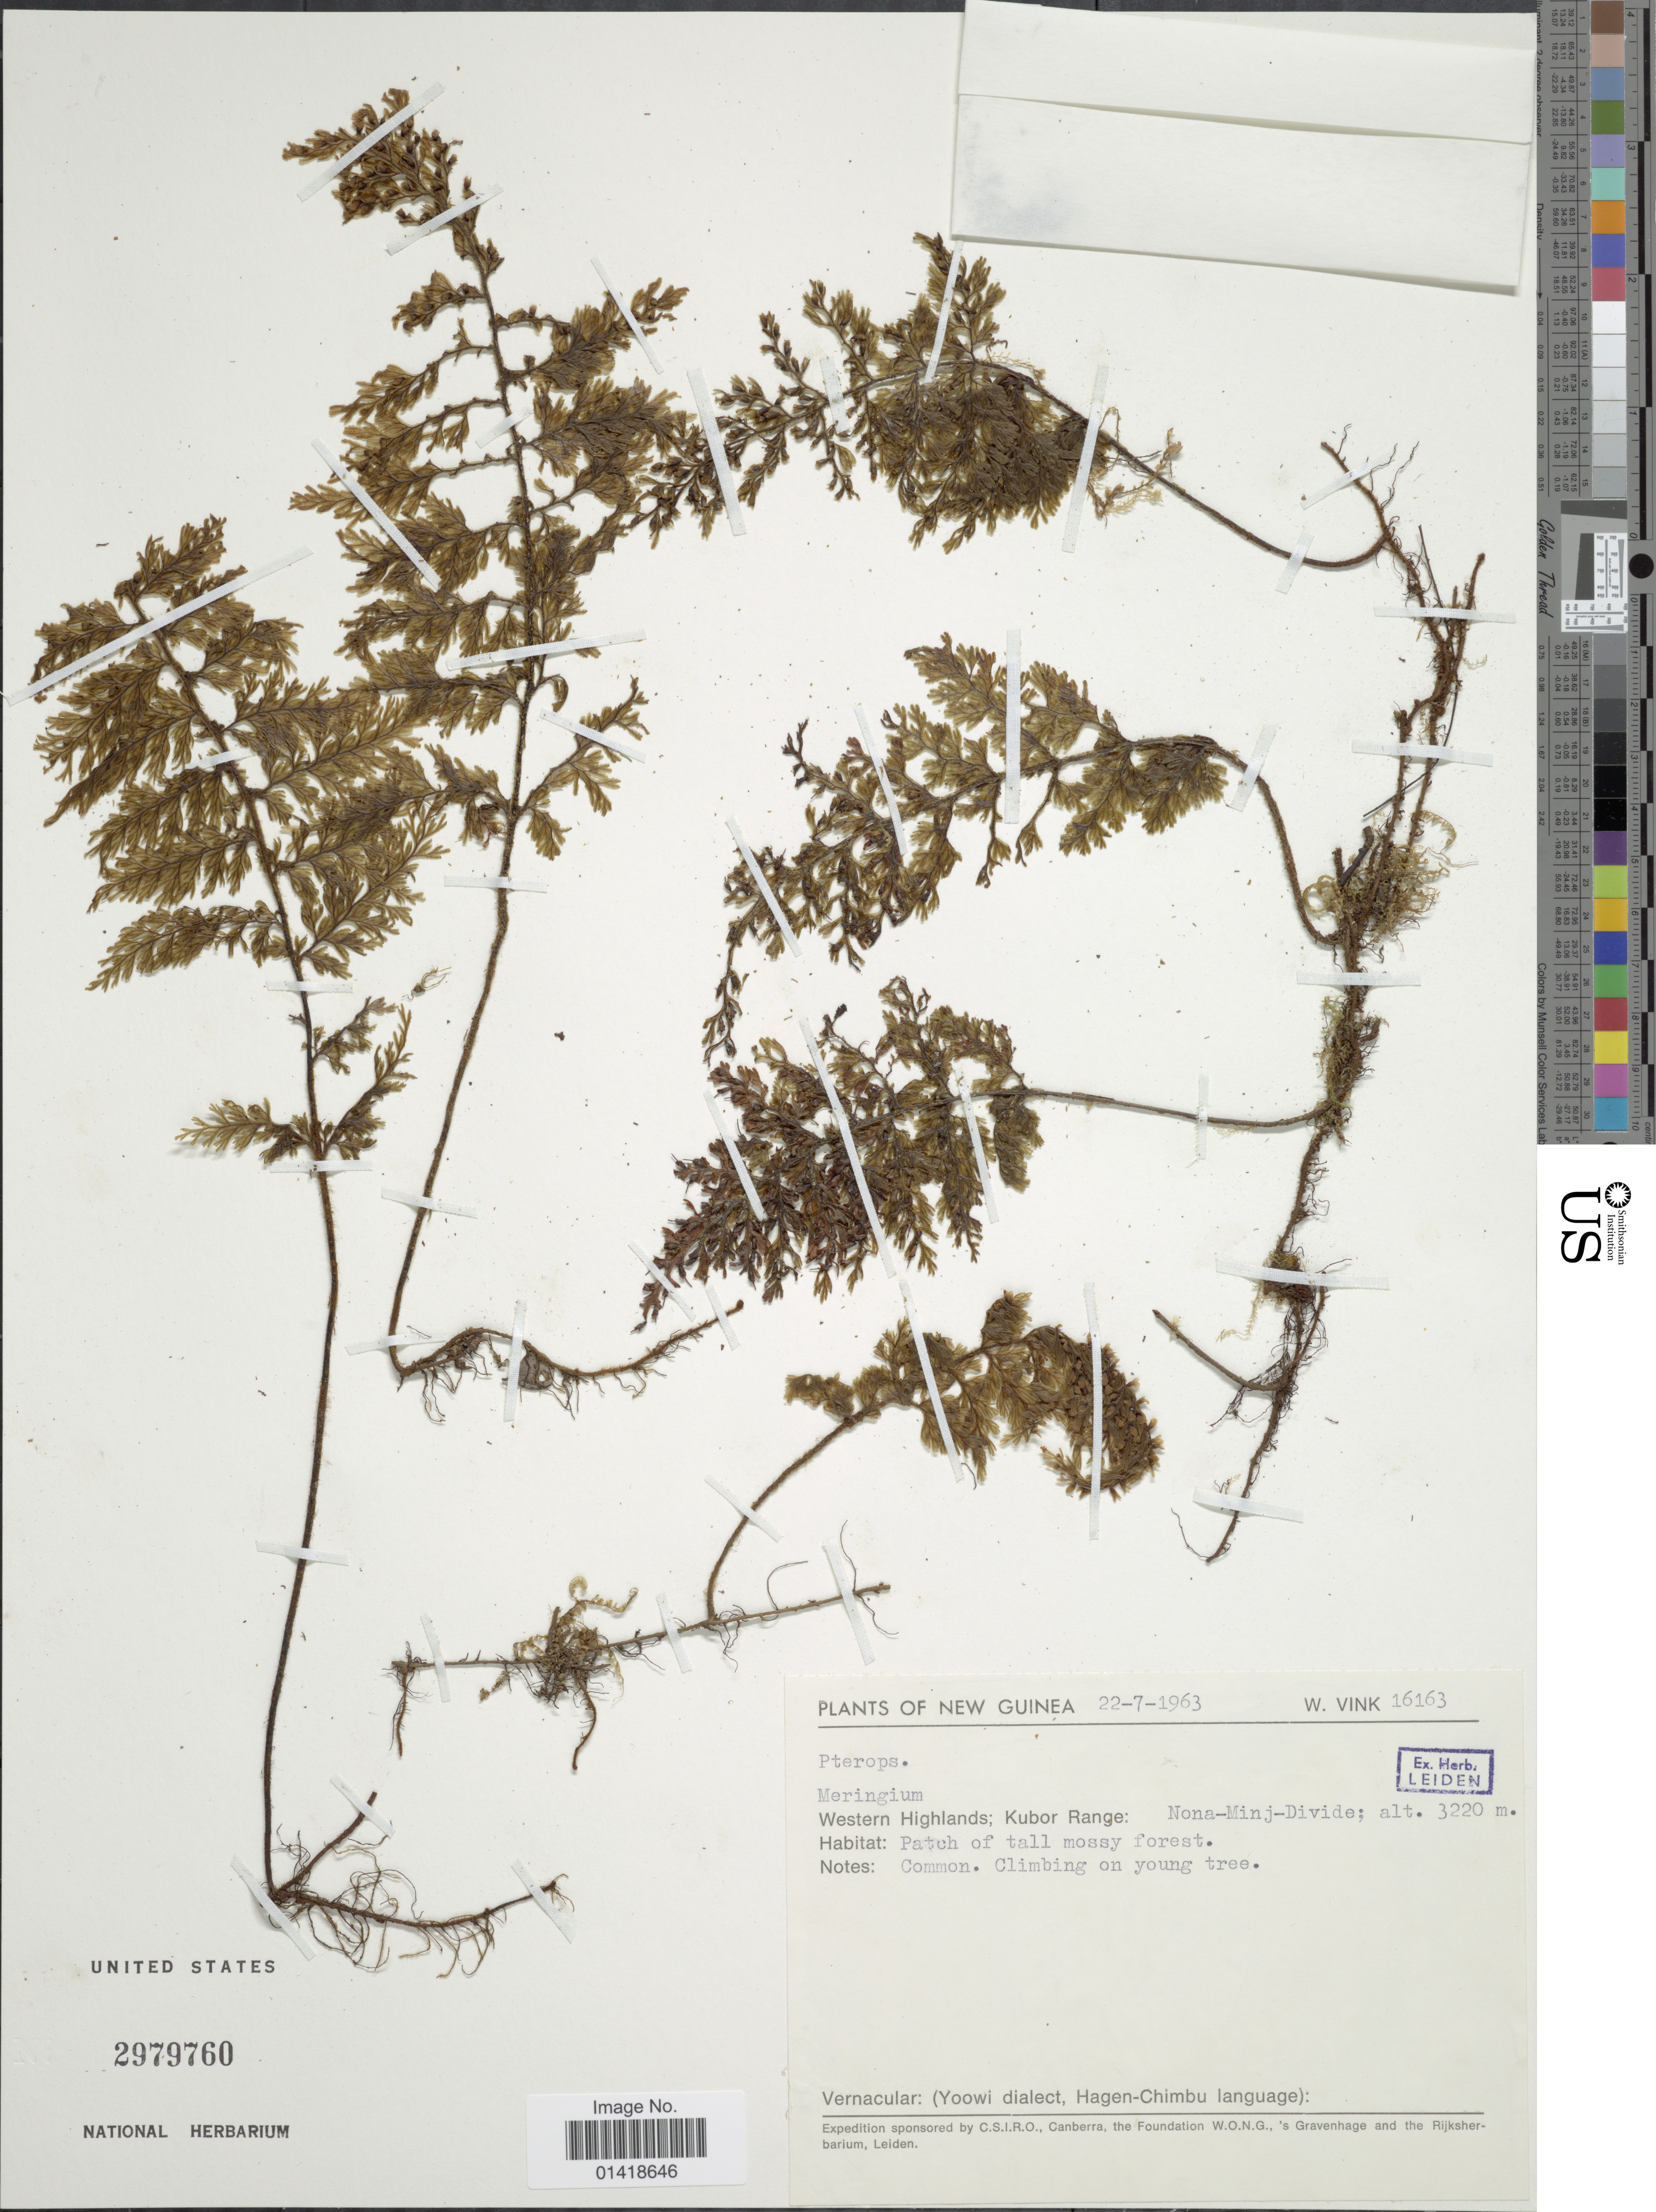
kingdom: Plantae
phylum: Tracheophyta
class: Polypodiopsida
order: Hymenophyllales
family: Hymenophyllaceae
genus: Hymenophyllum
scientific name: Hymenophyllum sp.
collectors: W. Vink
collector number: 16163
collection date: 1963-07-22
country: Papua New Guinea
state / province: Western Highlands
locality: New Guinea. Western Highlands; Kubor Range: Nona-Minj-Divide. Patch of tall mossy forest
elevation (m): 3220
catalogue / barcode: US 2979760